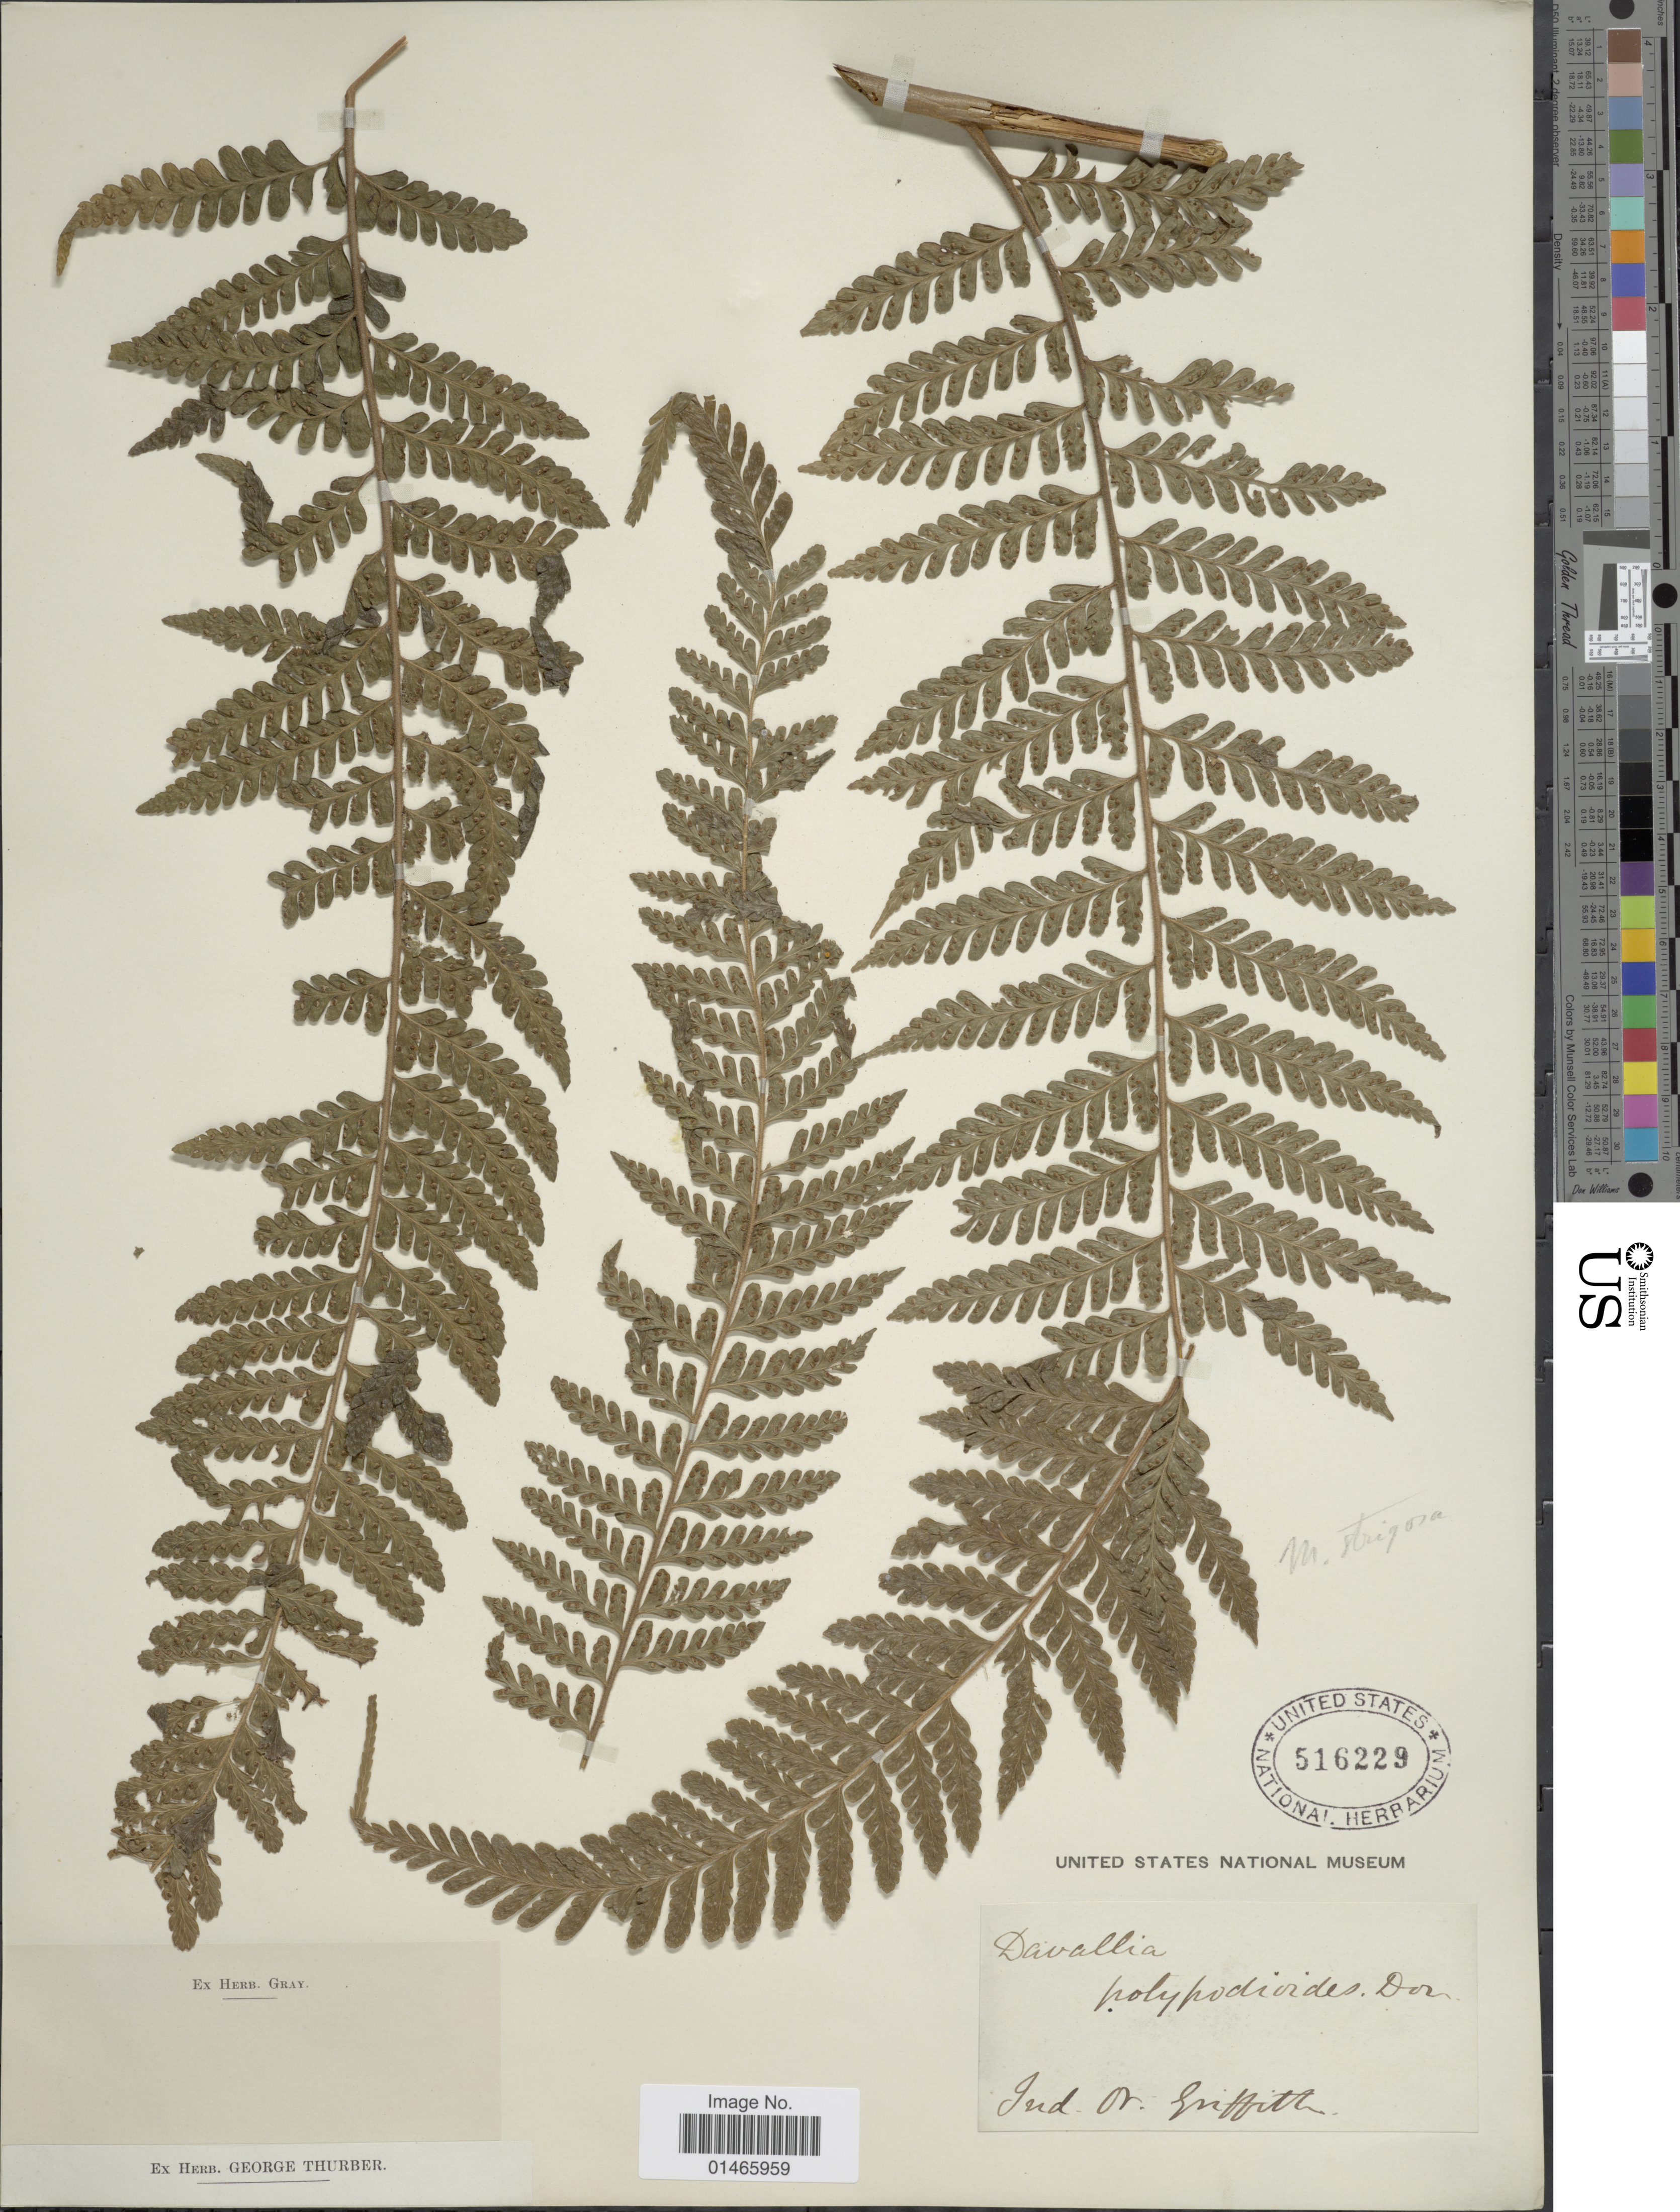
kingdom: Plantae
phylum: Tracheophyta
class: Polypodiopsida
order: Polypodiales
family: Dennstaedtiaceae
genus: Microlepia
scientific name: Microlepia sp.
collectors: -. Griffith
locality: Ind.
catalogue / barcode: US 516229